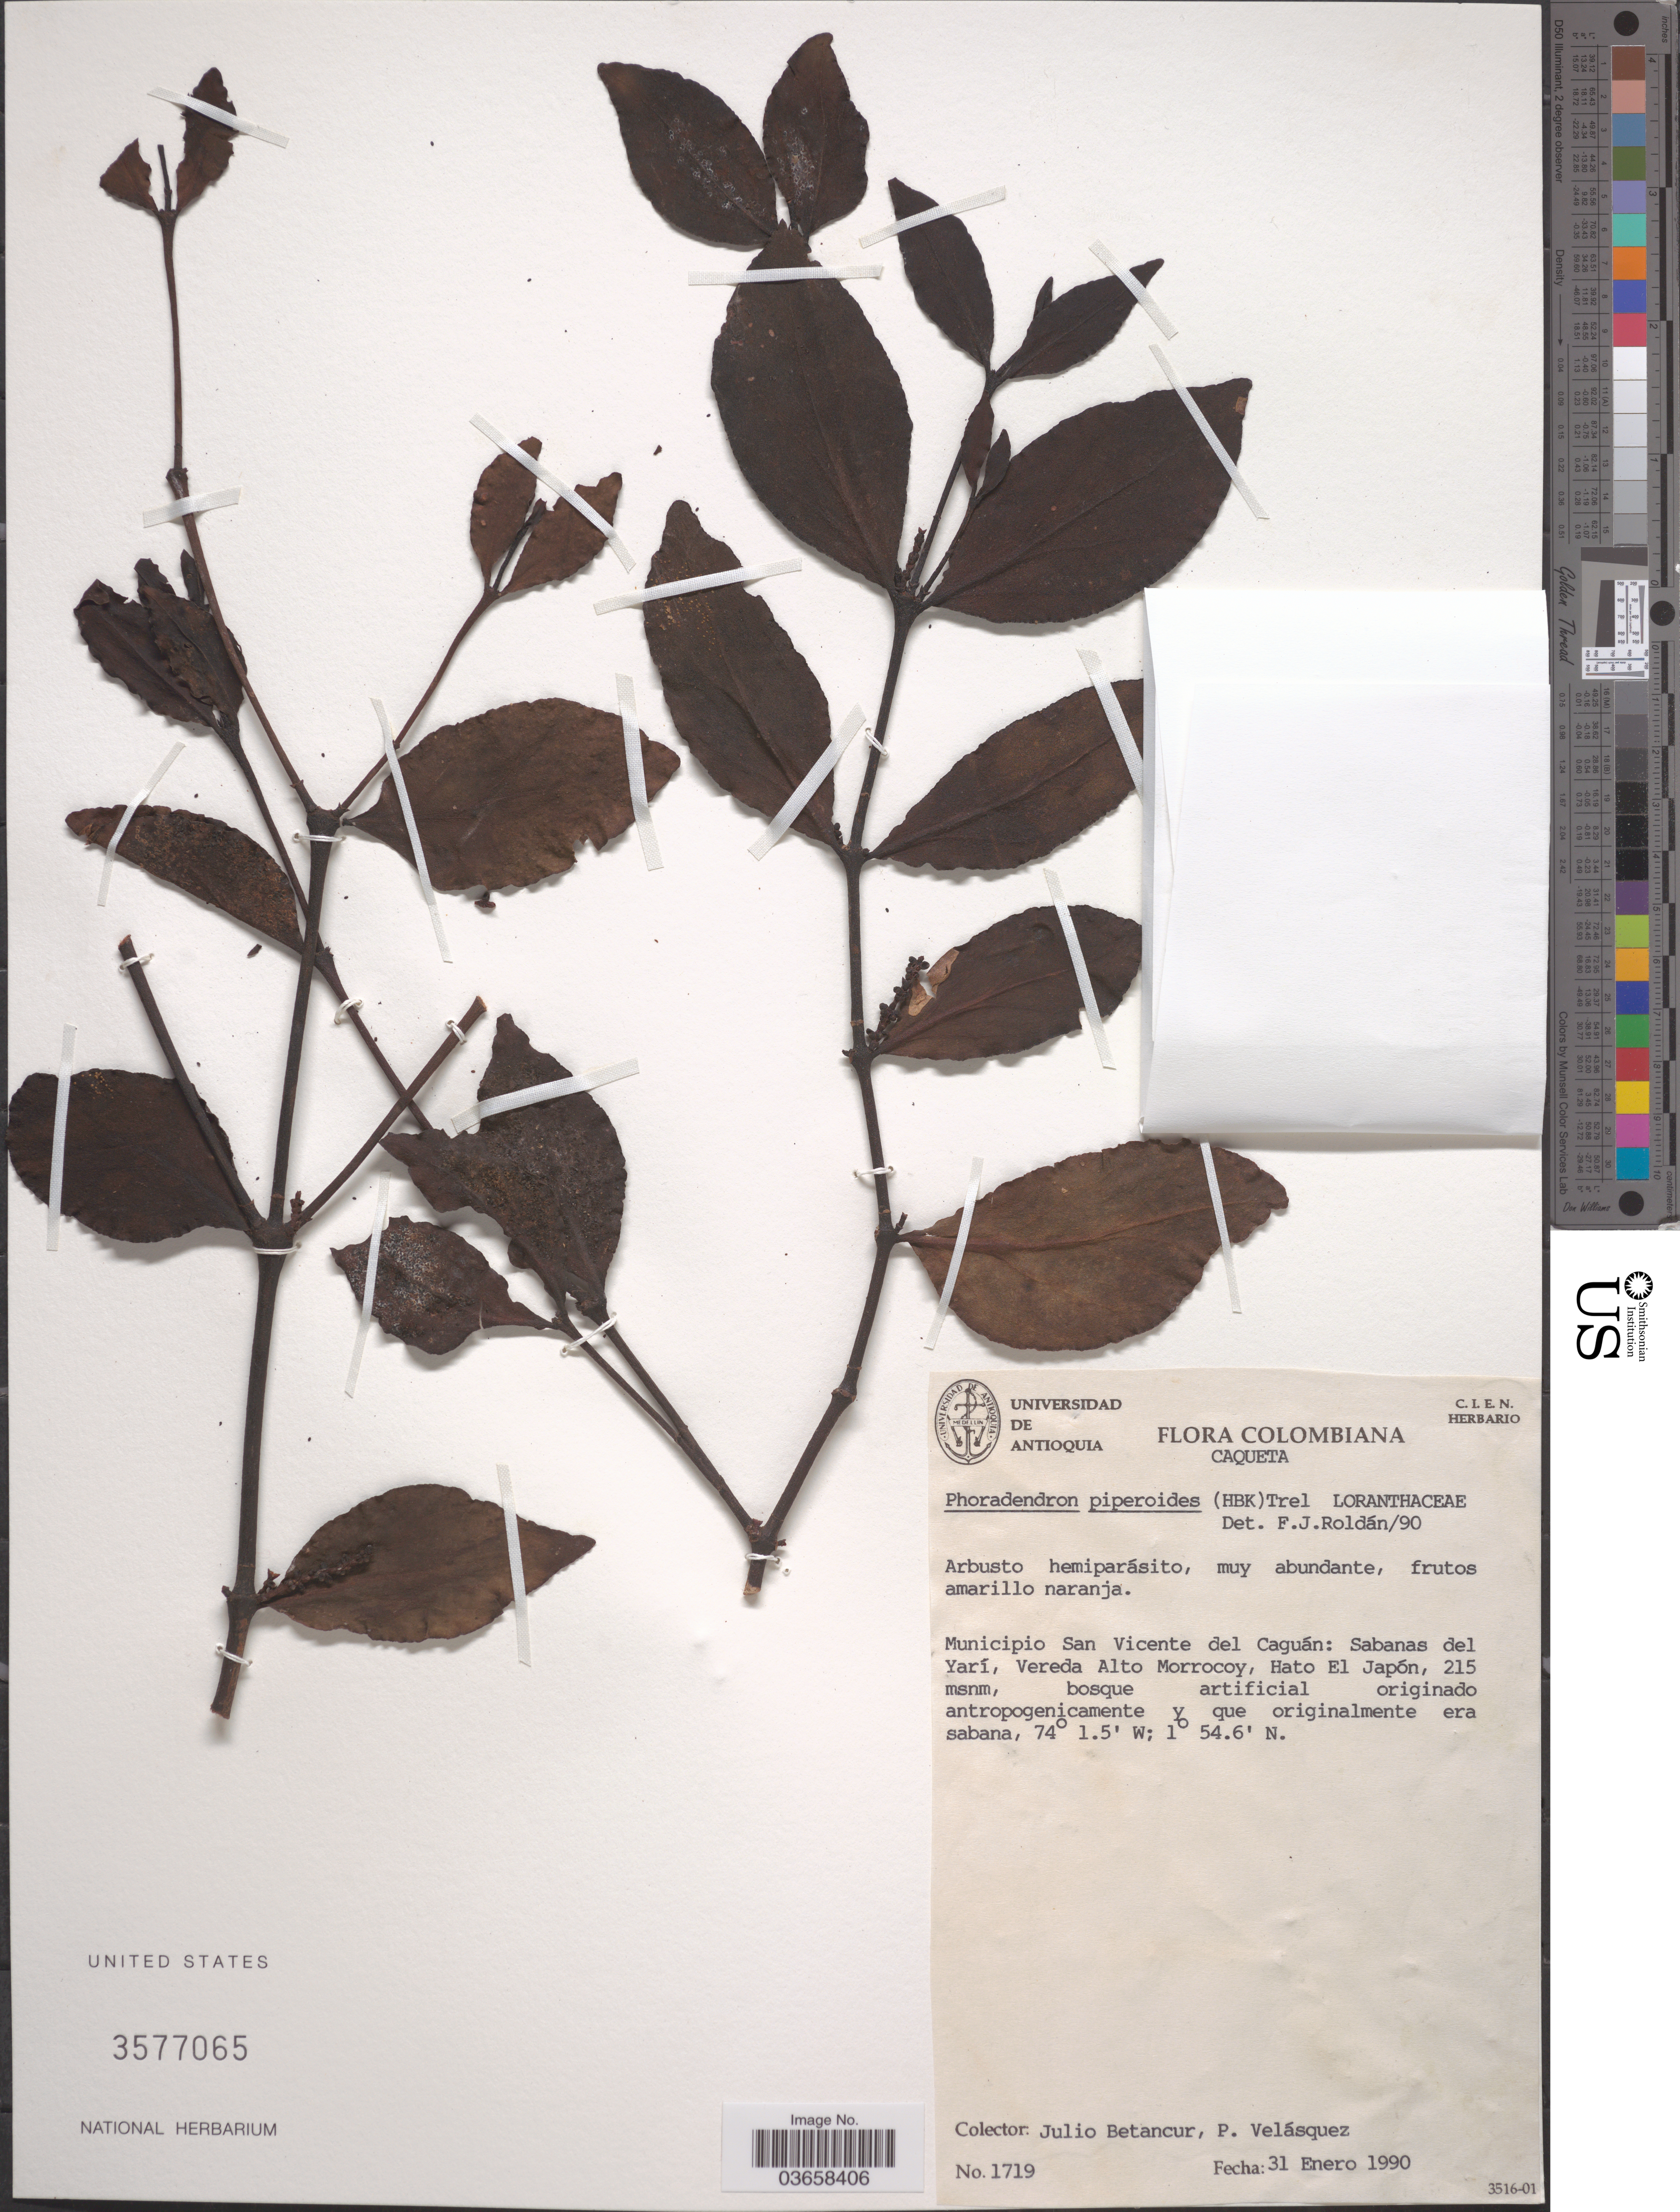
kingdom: Plantae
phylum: Tracheophyta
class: Magnoliopsida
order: Santalales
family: Viscaceae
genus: Phoradendron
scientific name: Phoradendron piperoides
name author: (Kunth) Trel.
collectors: J. Betancur & P. Velasquez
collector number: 1719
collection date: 1990-01-31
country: Colombia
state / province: Caquetá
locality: Municipio San Vicente del Caguán: Sabanas del Yarí, Vereda Alto Morrocoy, Hato El Japón.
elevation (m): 215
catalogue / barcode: US 3577065